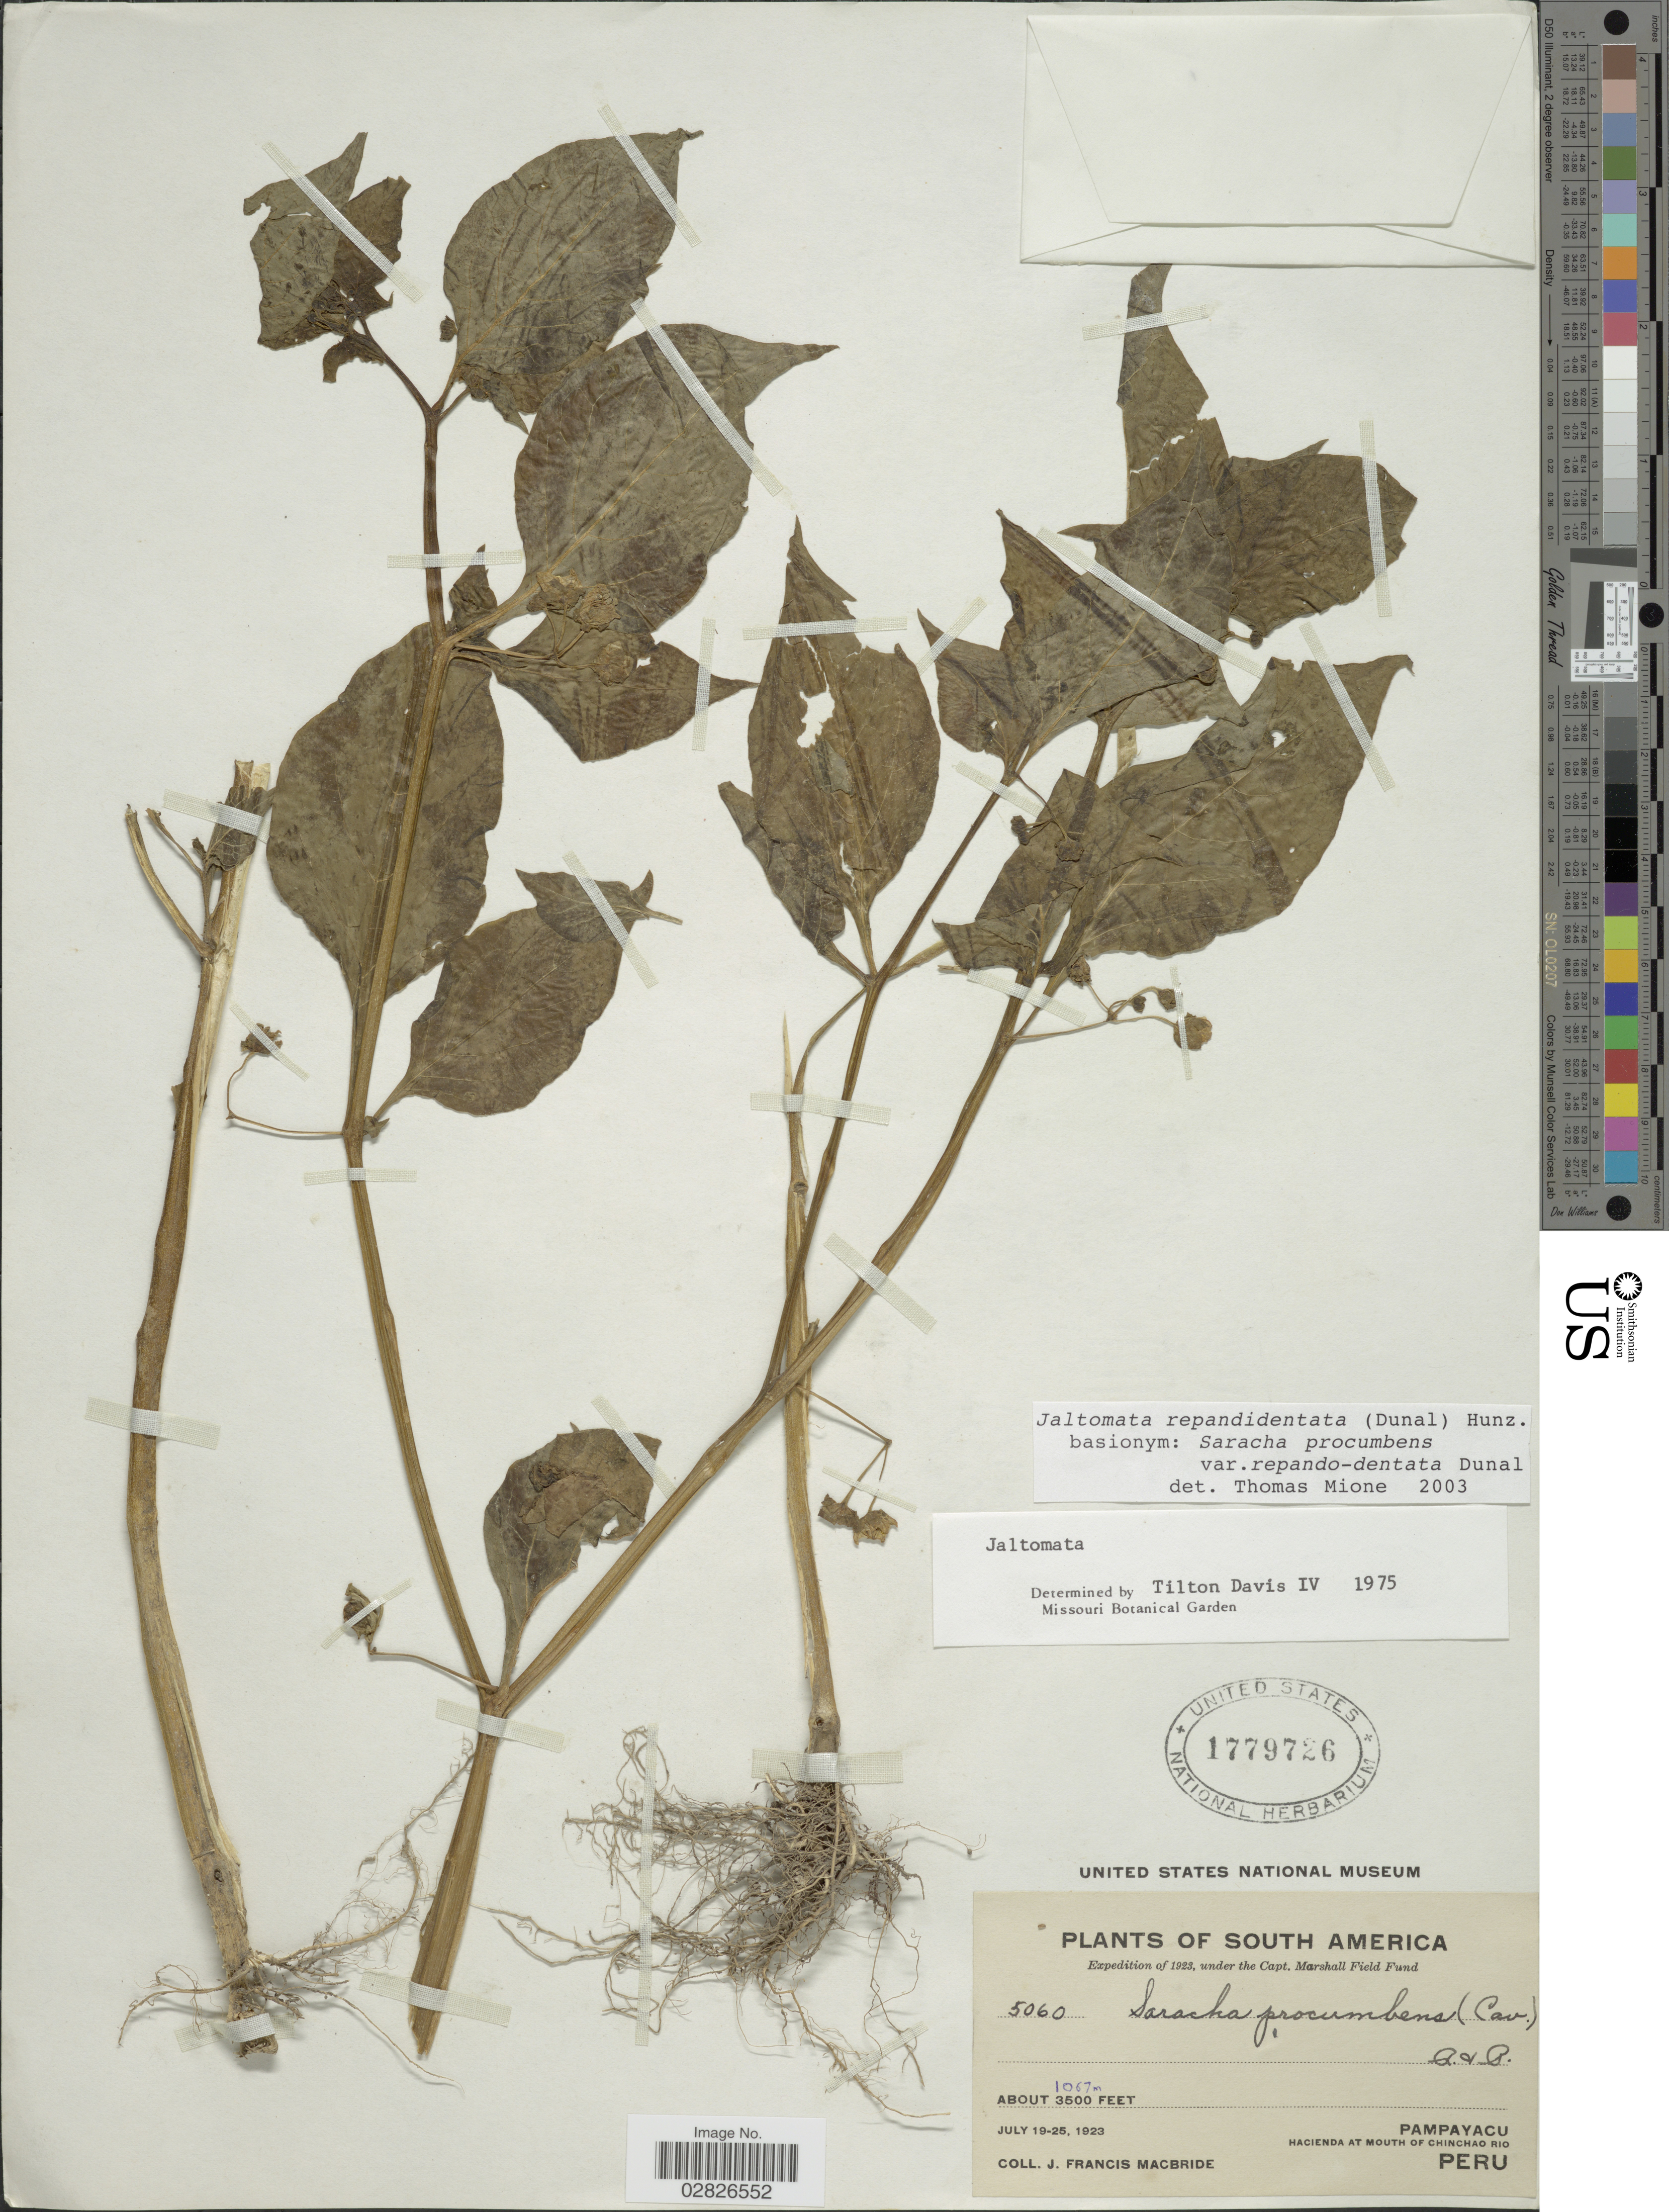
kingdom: Plantae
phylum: Tracheophyta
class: Magnoliopsida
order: Solanales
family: Solanaceae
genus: Jaltomata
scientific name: Jaltomata repandidentata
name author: (Dunal) Hunz.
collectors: J. F. Macbride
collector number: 5060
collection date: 1923-07-19/1923-07-25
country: Peru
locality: Pampayacu, Hacienda at mouth of Chinchao Rio.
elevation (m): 1067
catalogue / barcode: US 1779726